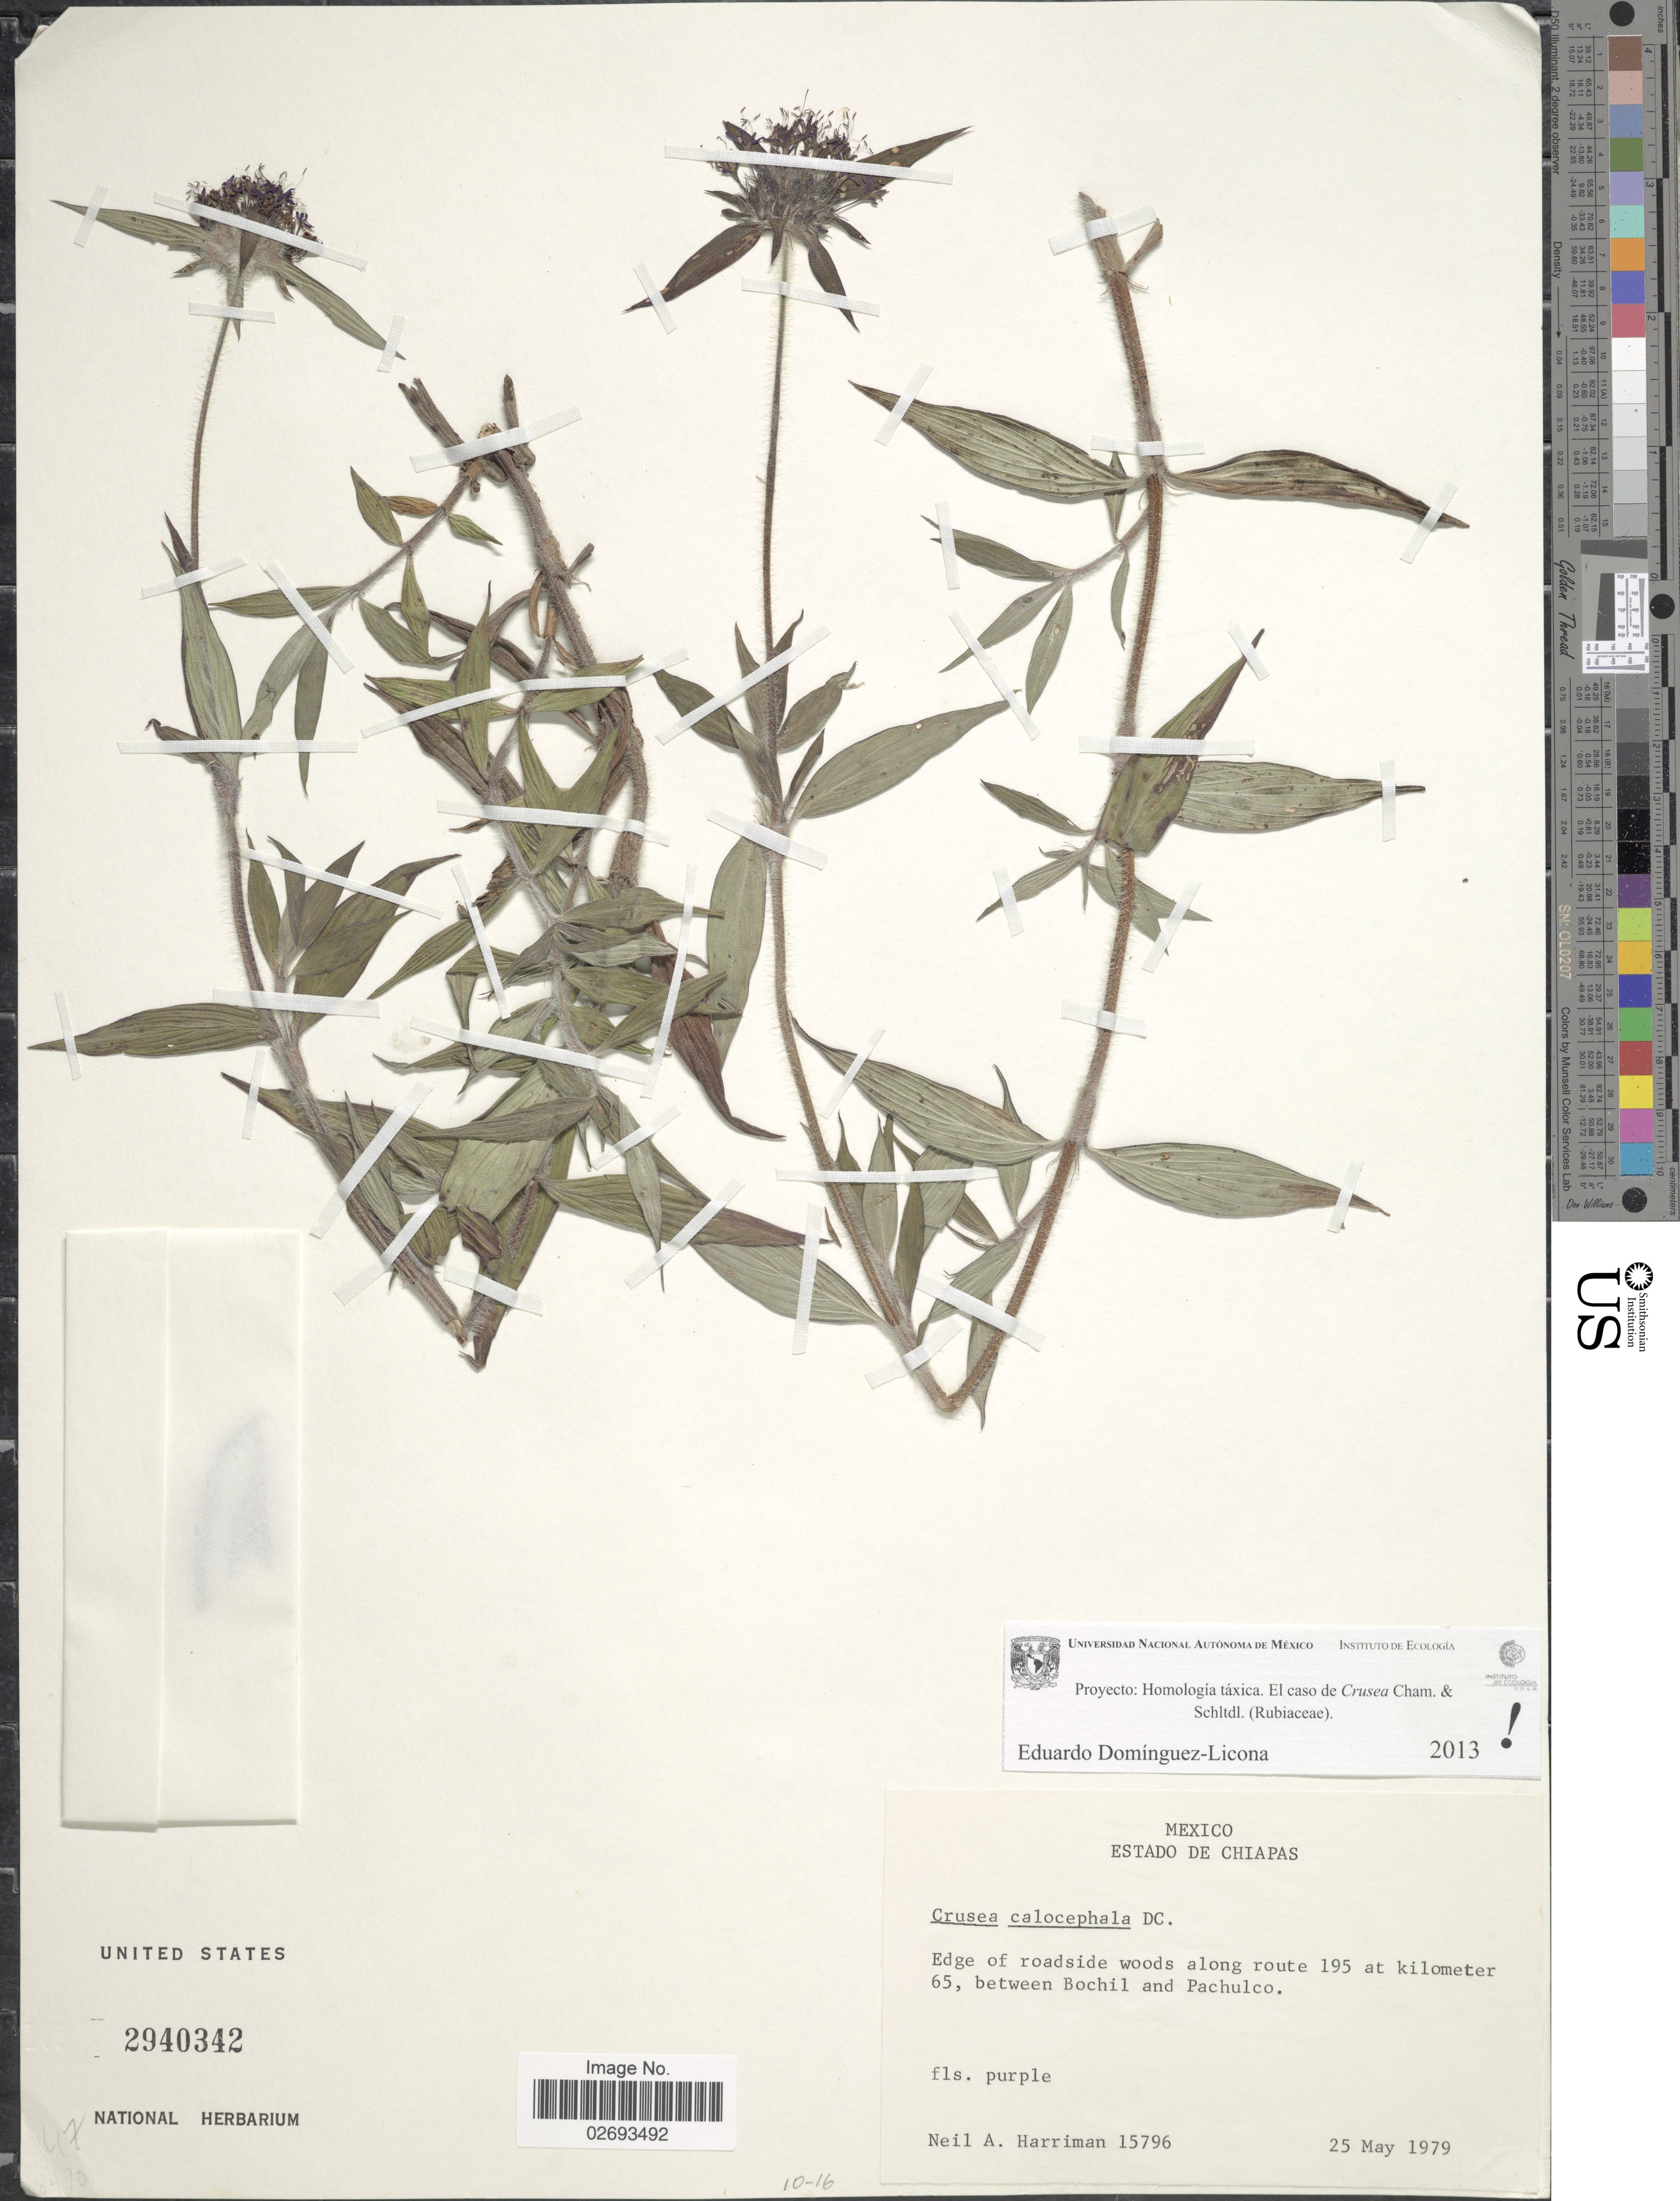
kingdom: Plantae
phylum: Tracheophyta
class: Magnoliopsida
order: Gentianales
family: Rubiaceae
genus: Crusea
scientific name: Crusea calocephala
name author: DC.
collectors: N. A. Harriman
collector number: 15796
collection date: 1979-05-15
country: Mexico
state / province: Chiapas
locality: Along route 195 at kilometer 65, between Bochil and Pachulco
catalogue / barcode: US 2940342